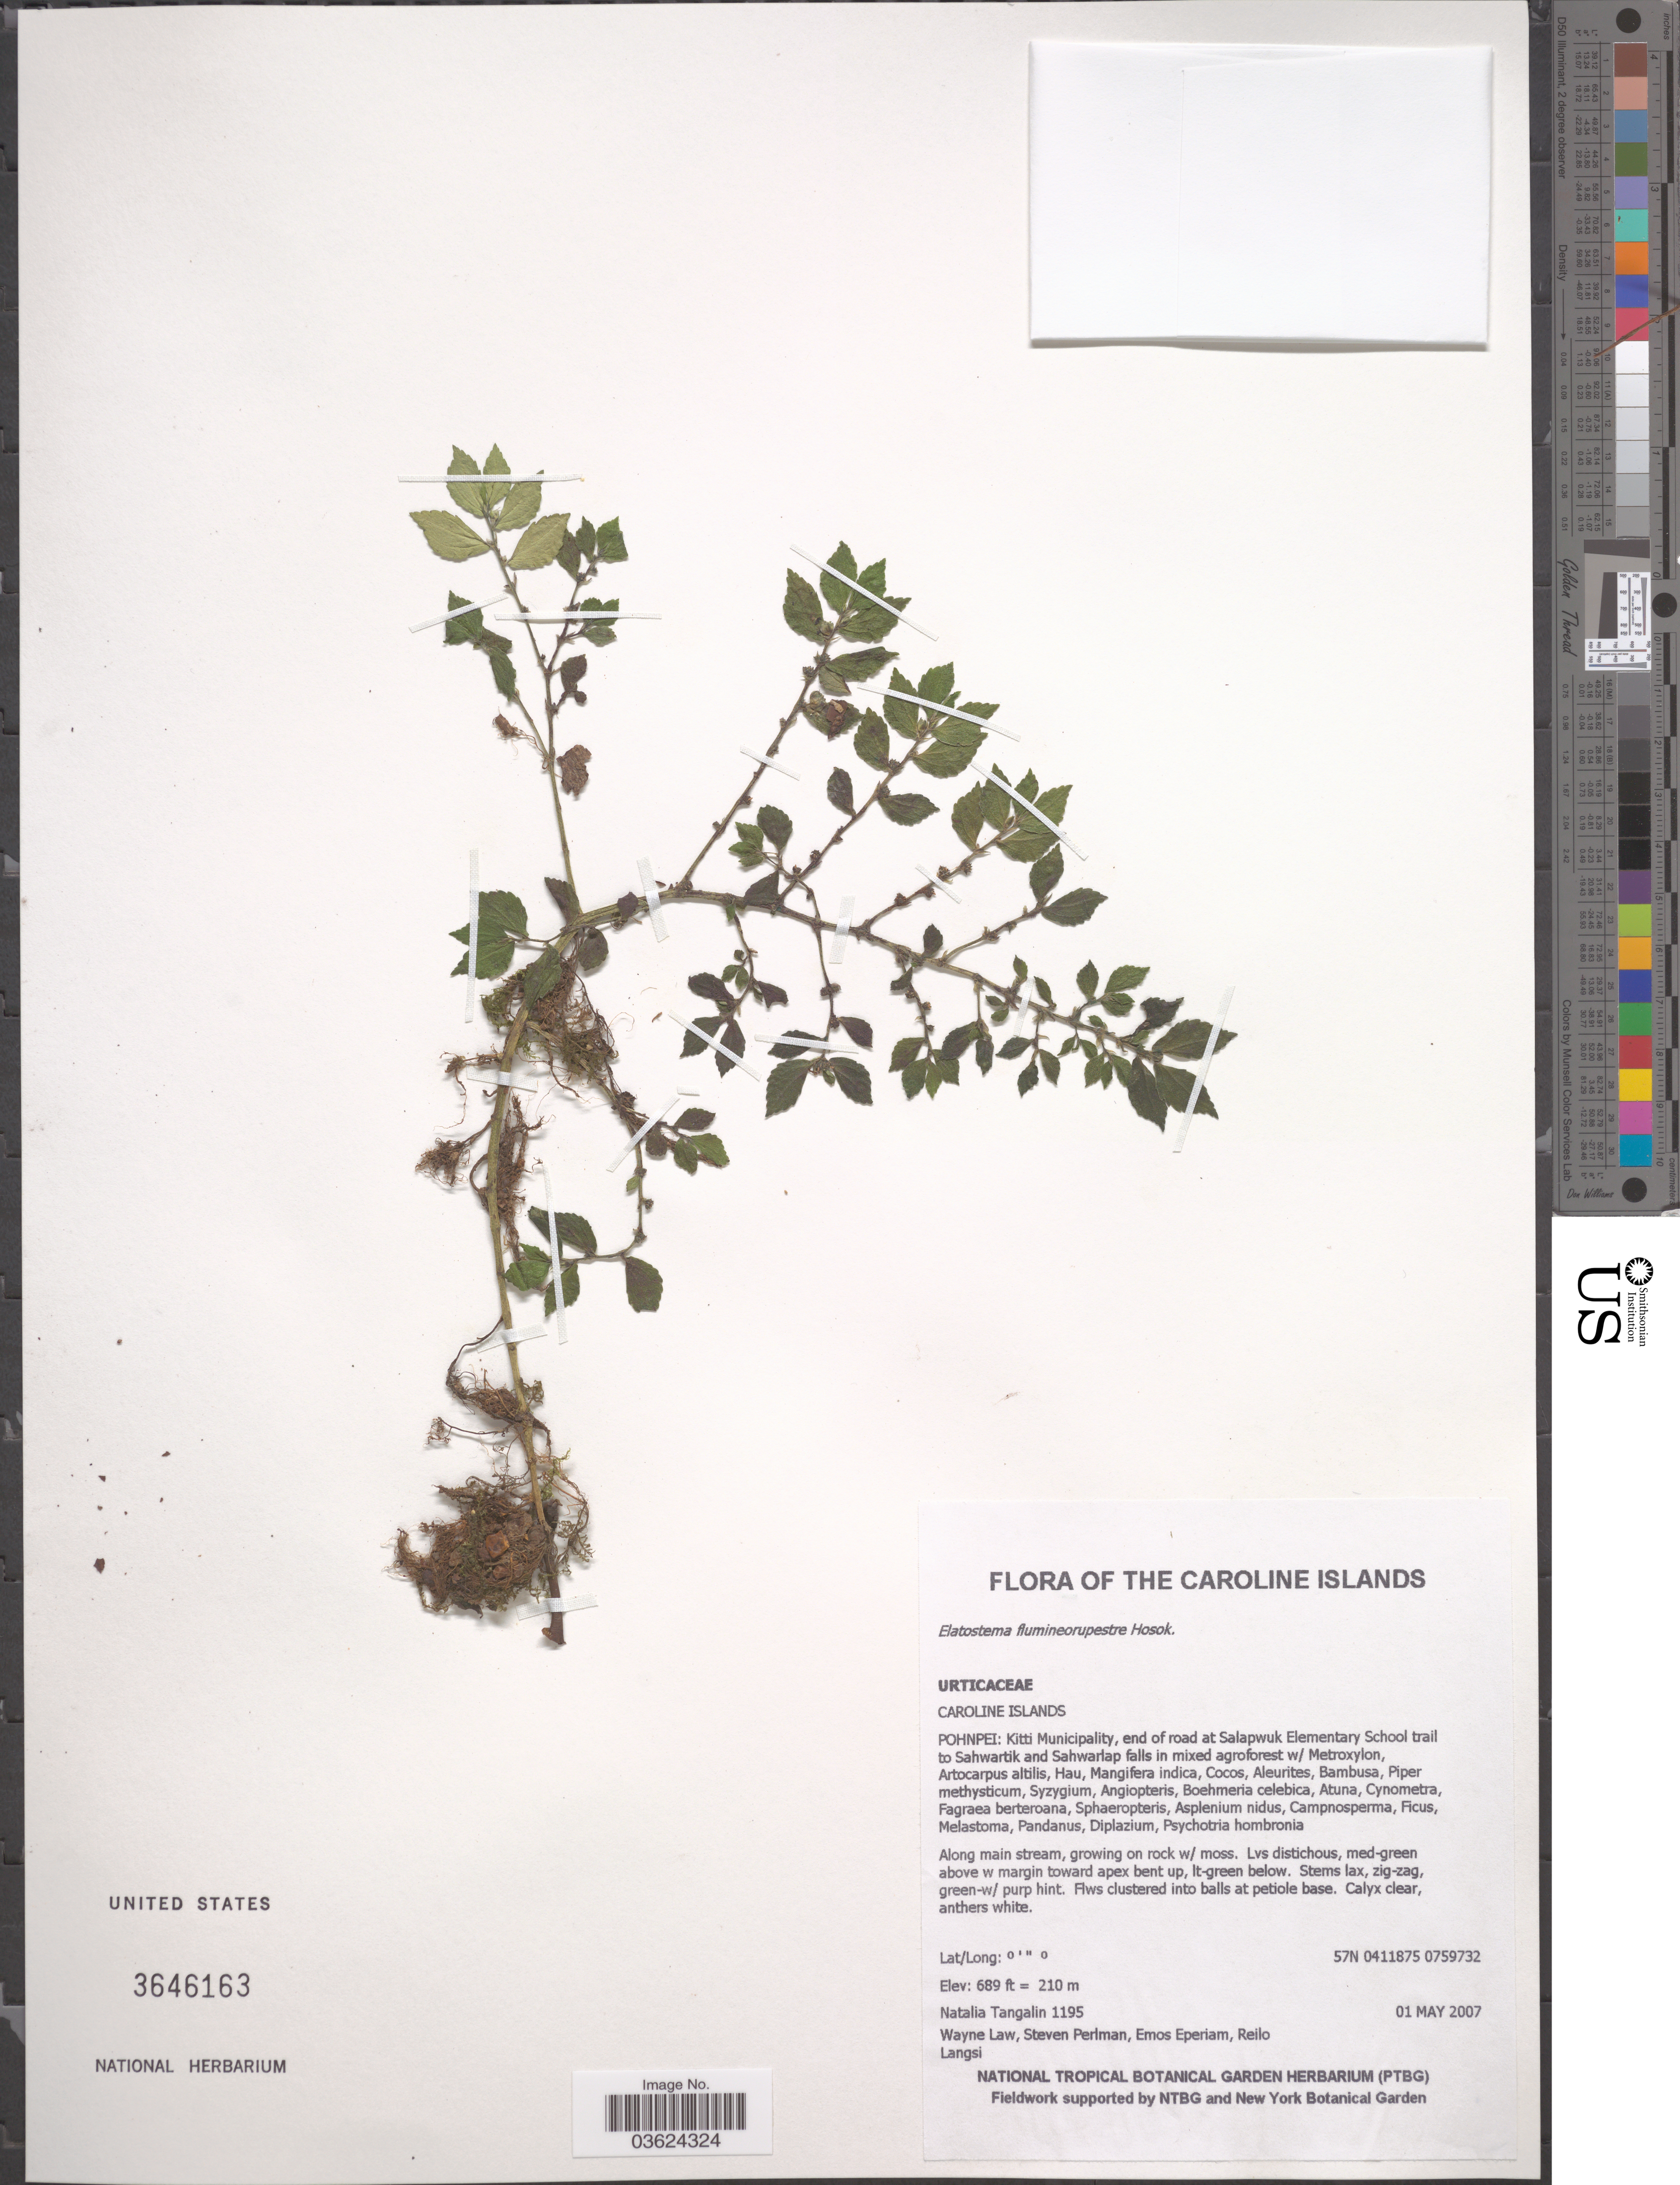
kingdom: Plantae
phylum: Tracheophyta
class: Magnoliopsida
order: Rosales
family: Urticaceae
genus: Elatostema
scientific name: Elatostema flumineo-rupestre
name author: Hosok.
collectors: N. Tangalin, W. Law, S. Perlman, E. Eperiam & L. Reilo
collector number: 1195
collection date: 2007-05-01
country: Micronesia, Federated States of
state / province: Pohnpei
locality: Caroline Islands. Kitti Municipality, end of road at Salapwuk Elementary School trail to Sahwartik and Sahwarlap falls.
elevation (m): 210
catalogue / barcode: US 3646163